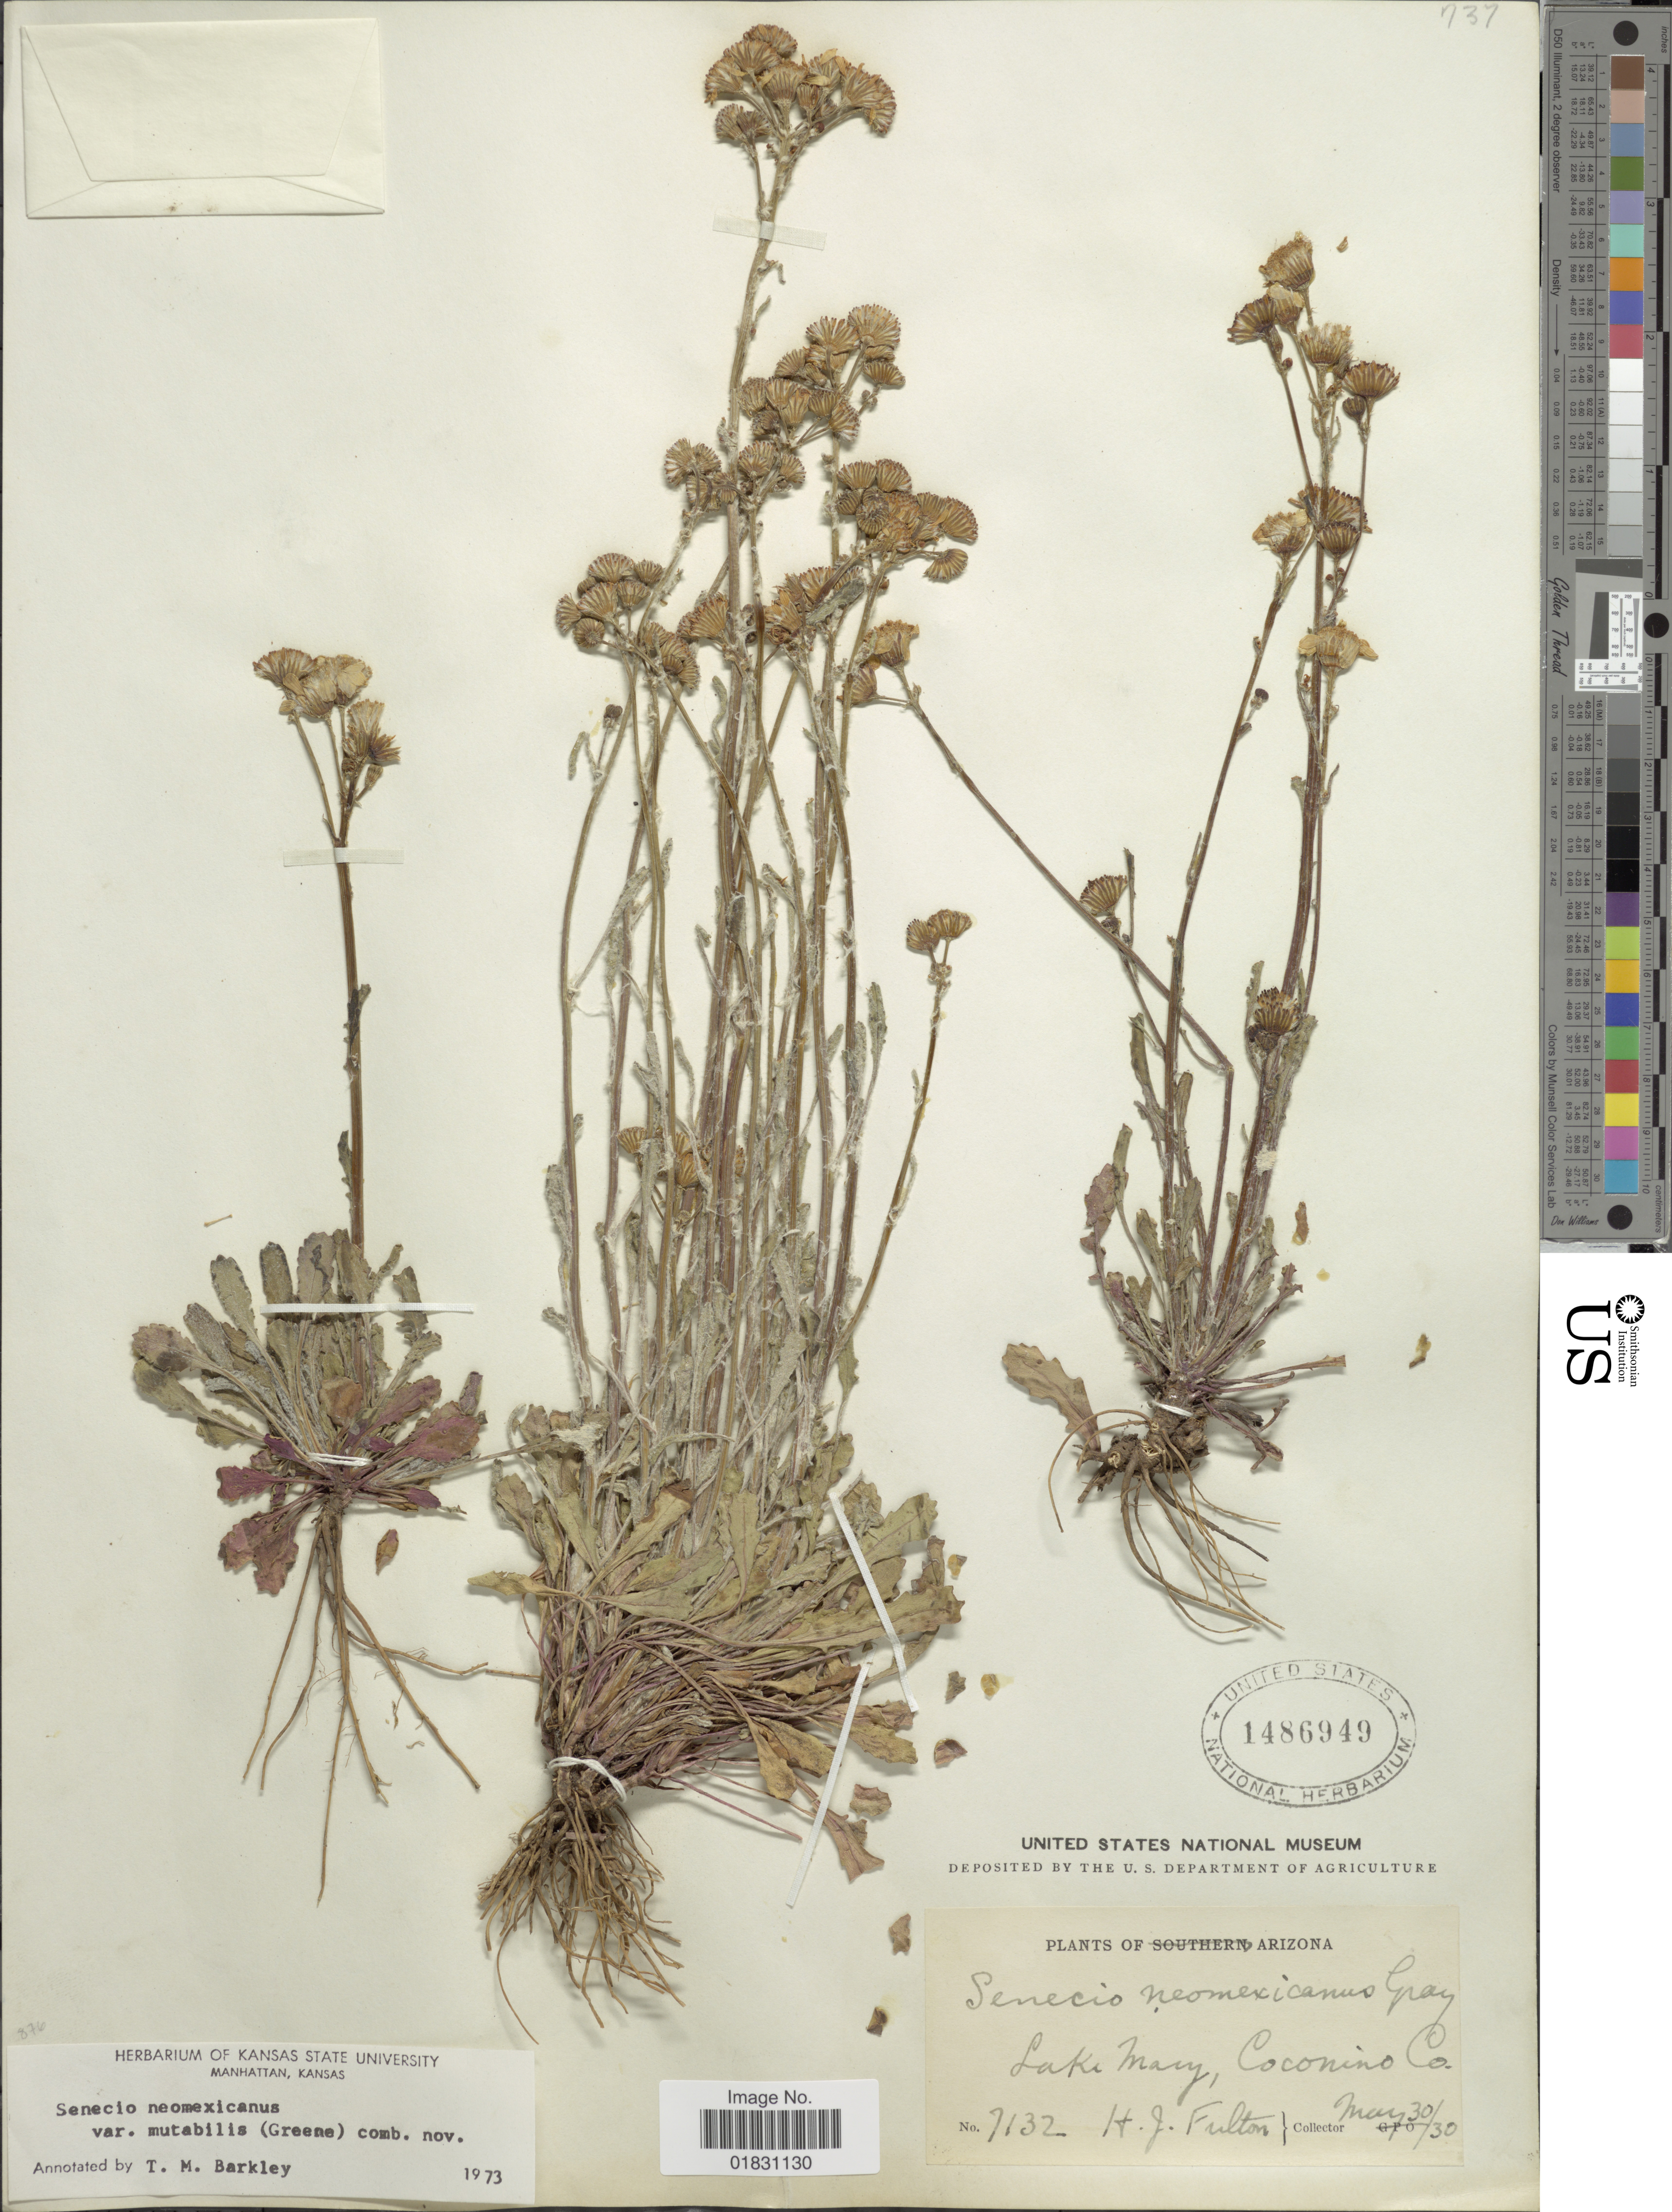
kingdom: Plantae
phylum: Tracheophyta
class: Magnoliopsida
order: Asterales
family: Asteraceae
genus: Packera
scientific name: Packera neomexicana var. mutabilis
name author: (Greene) W.A. Weber & Á. Löve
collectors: H. Fulton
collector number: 7132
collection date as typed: Transcribed d/m/y: 30/5/00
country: United States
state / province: Arizona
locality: Lake Mary, Coconino Co.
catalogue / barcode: US 1486949